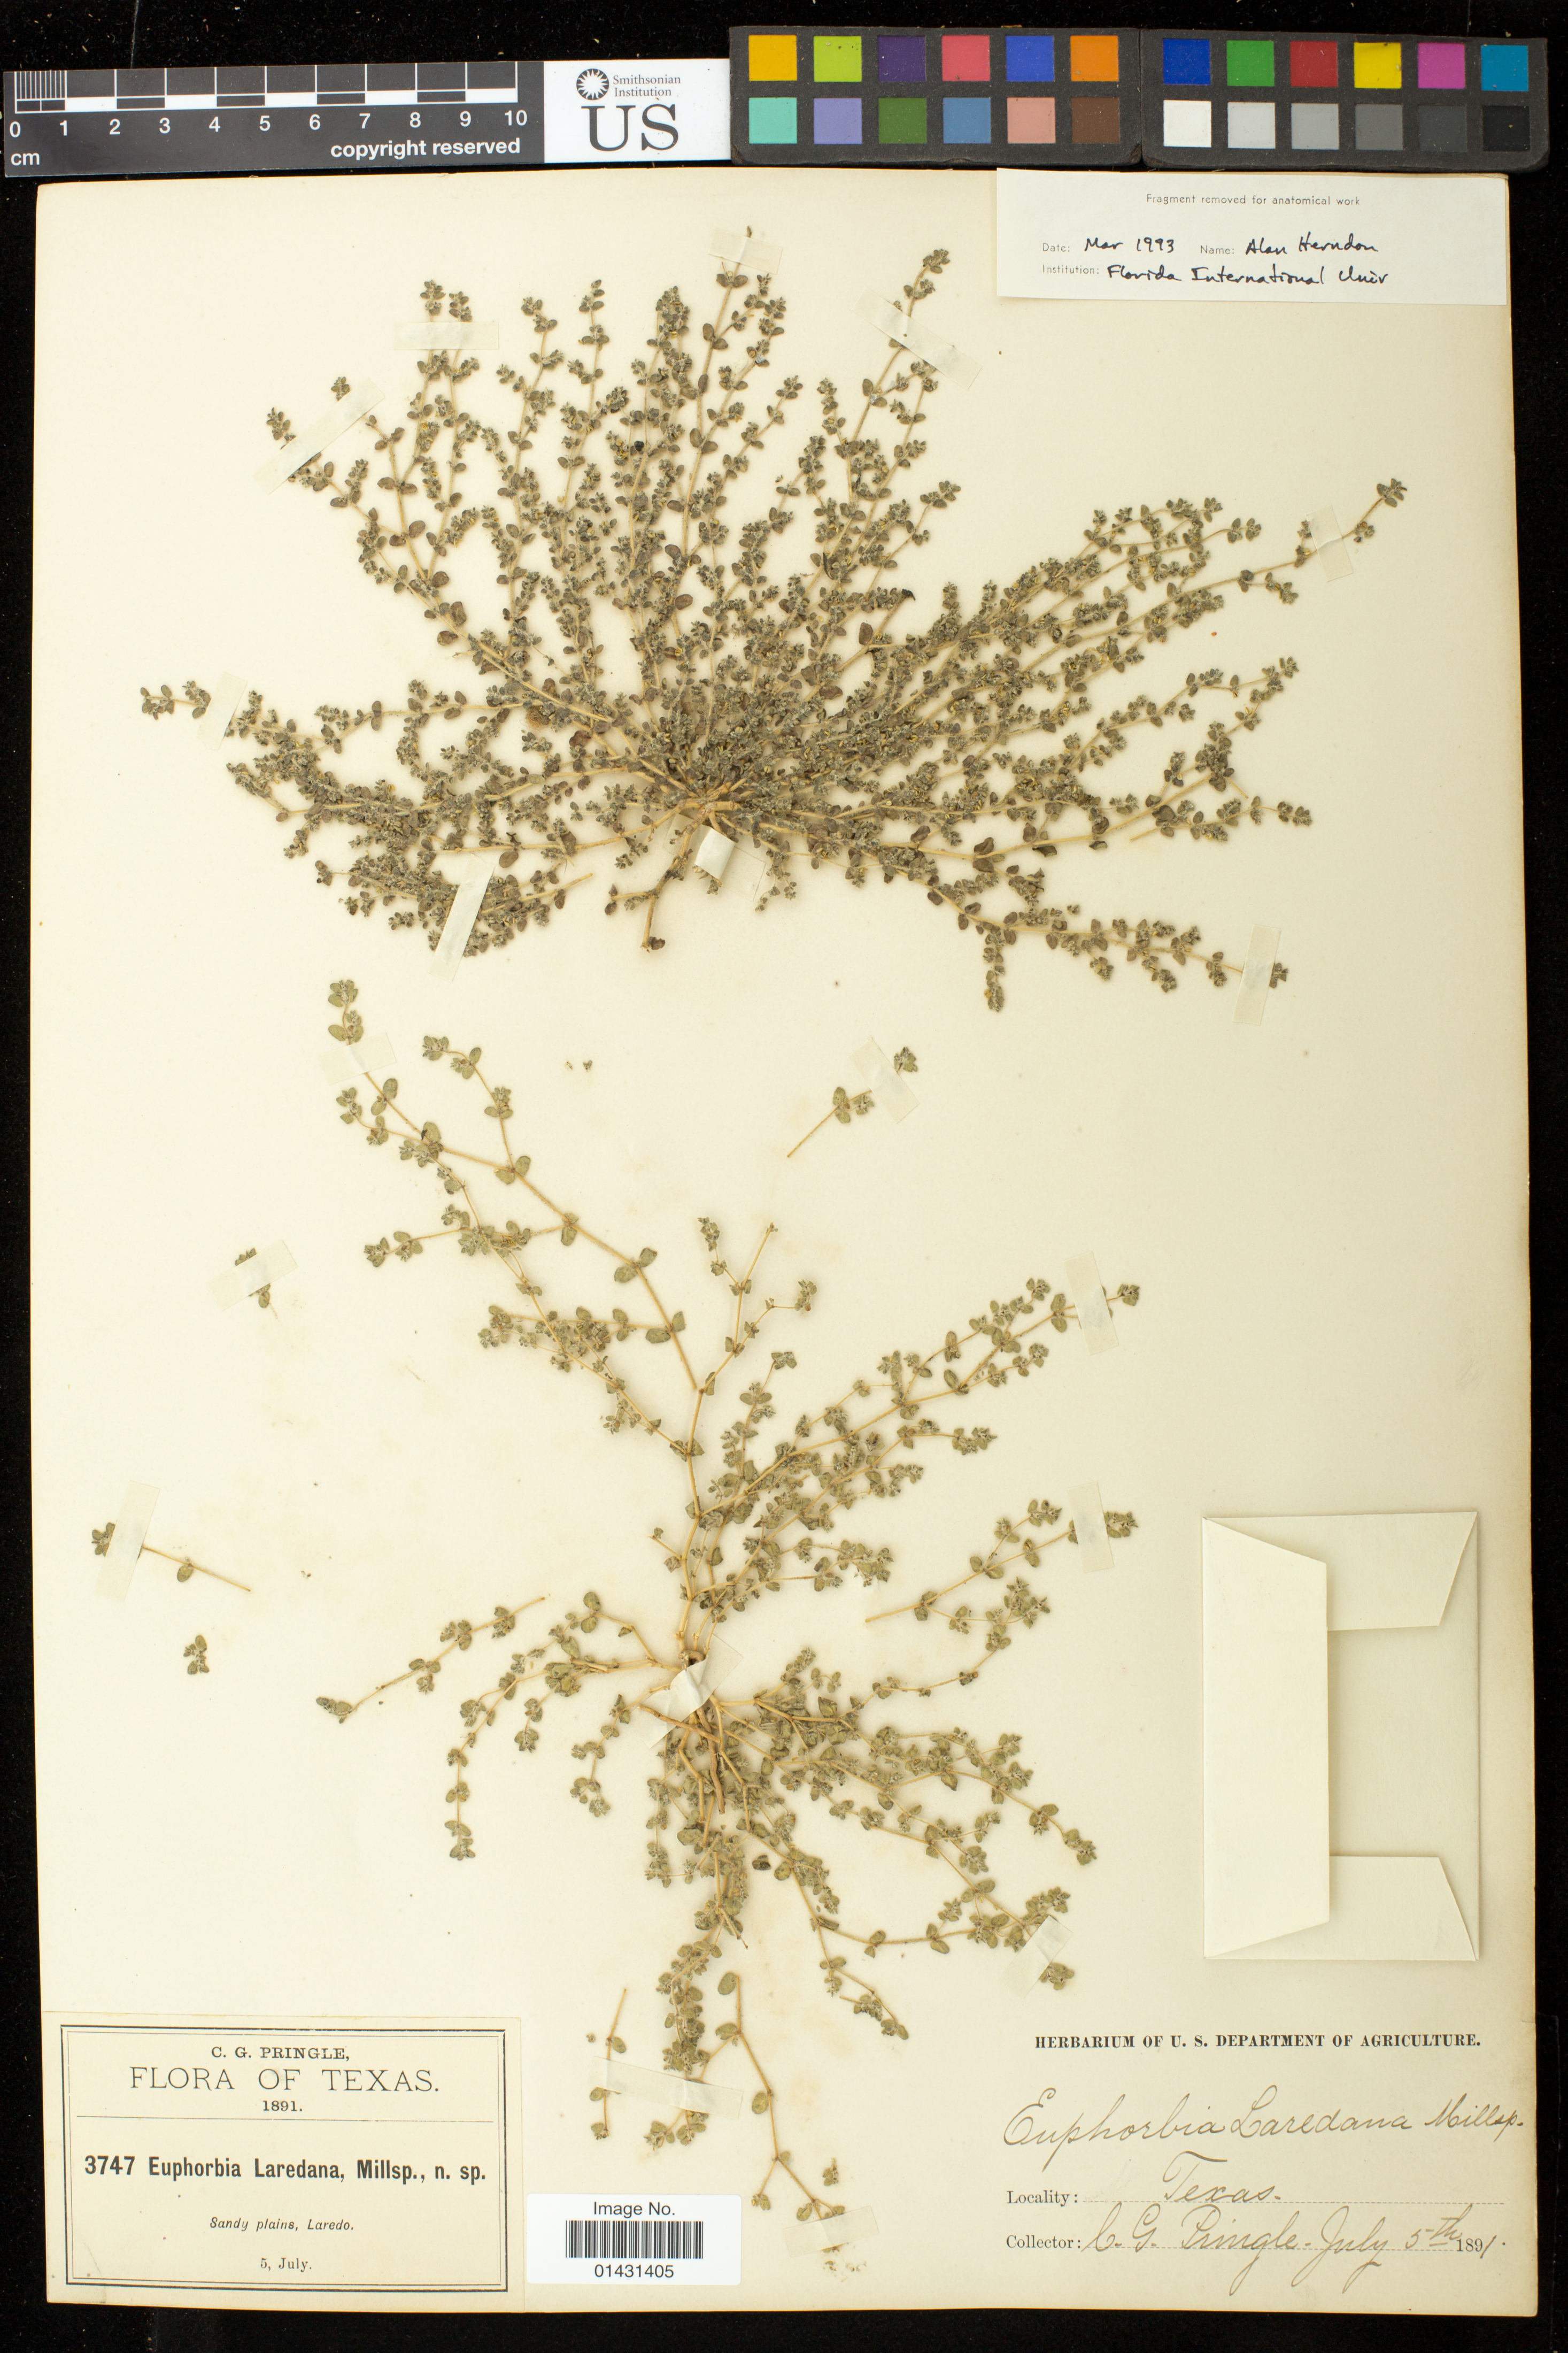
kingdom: Plantae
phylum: Tracheophyta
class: Magnoliopsida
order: Malpighiales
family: Euphorbiaceae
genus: Euphorbia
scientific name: Euphorbia laredana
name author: Millsp.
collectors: C. G. Pringle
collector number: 3747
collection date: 1891-07-05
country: United States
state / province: Texas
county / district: Webb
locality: Laredo